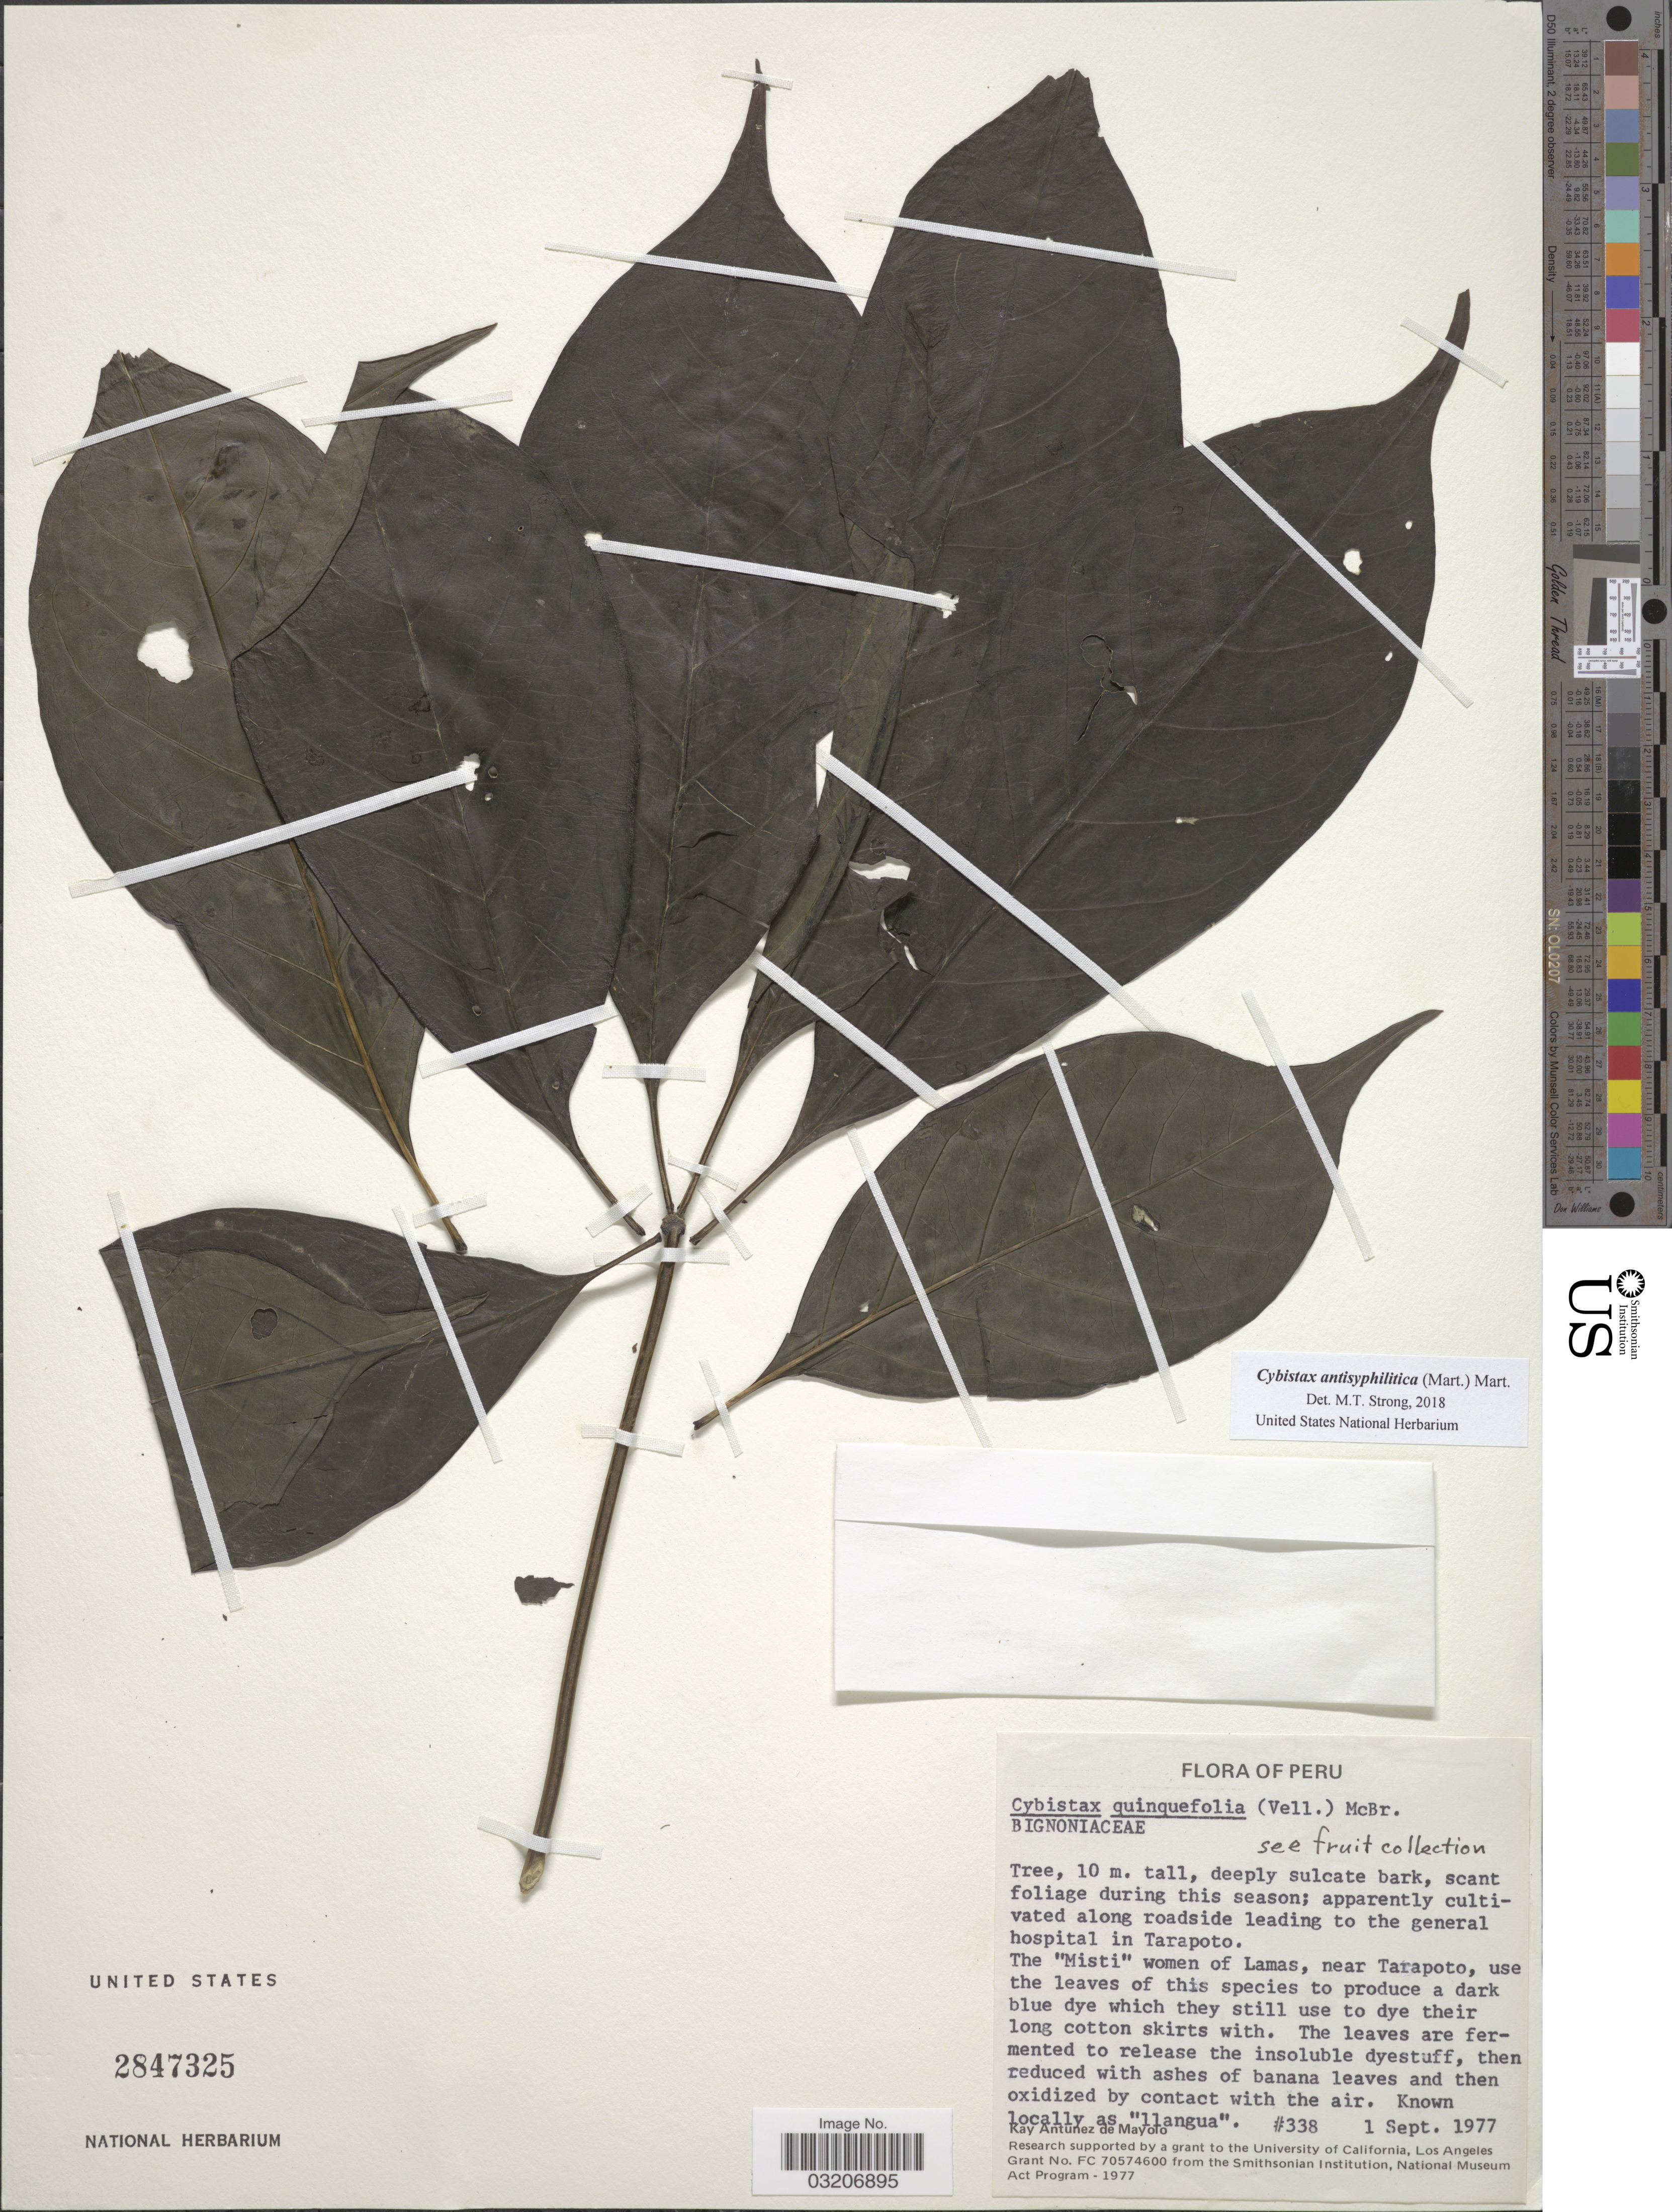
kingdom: Plantae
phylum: Tracheophyta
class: Magnoliopsida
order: Lamiales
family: Bignoniaceae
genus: Cybistax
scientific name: Cybistax antisyphilitica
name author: (Mart.) DC.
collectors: K. Antunez de Mayolo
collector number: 338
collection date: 1977-09-01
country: Peru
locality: Apparently cultivated along roadside leading to the general hospital in Tarapoto.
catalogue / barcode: US 2847325